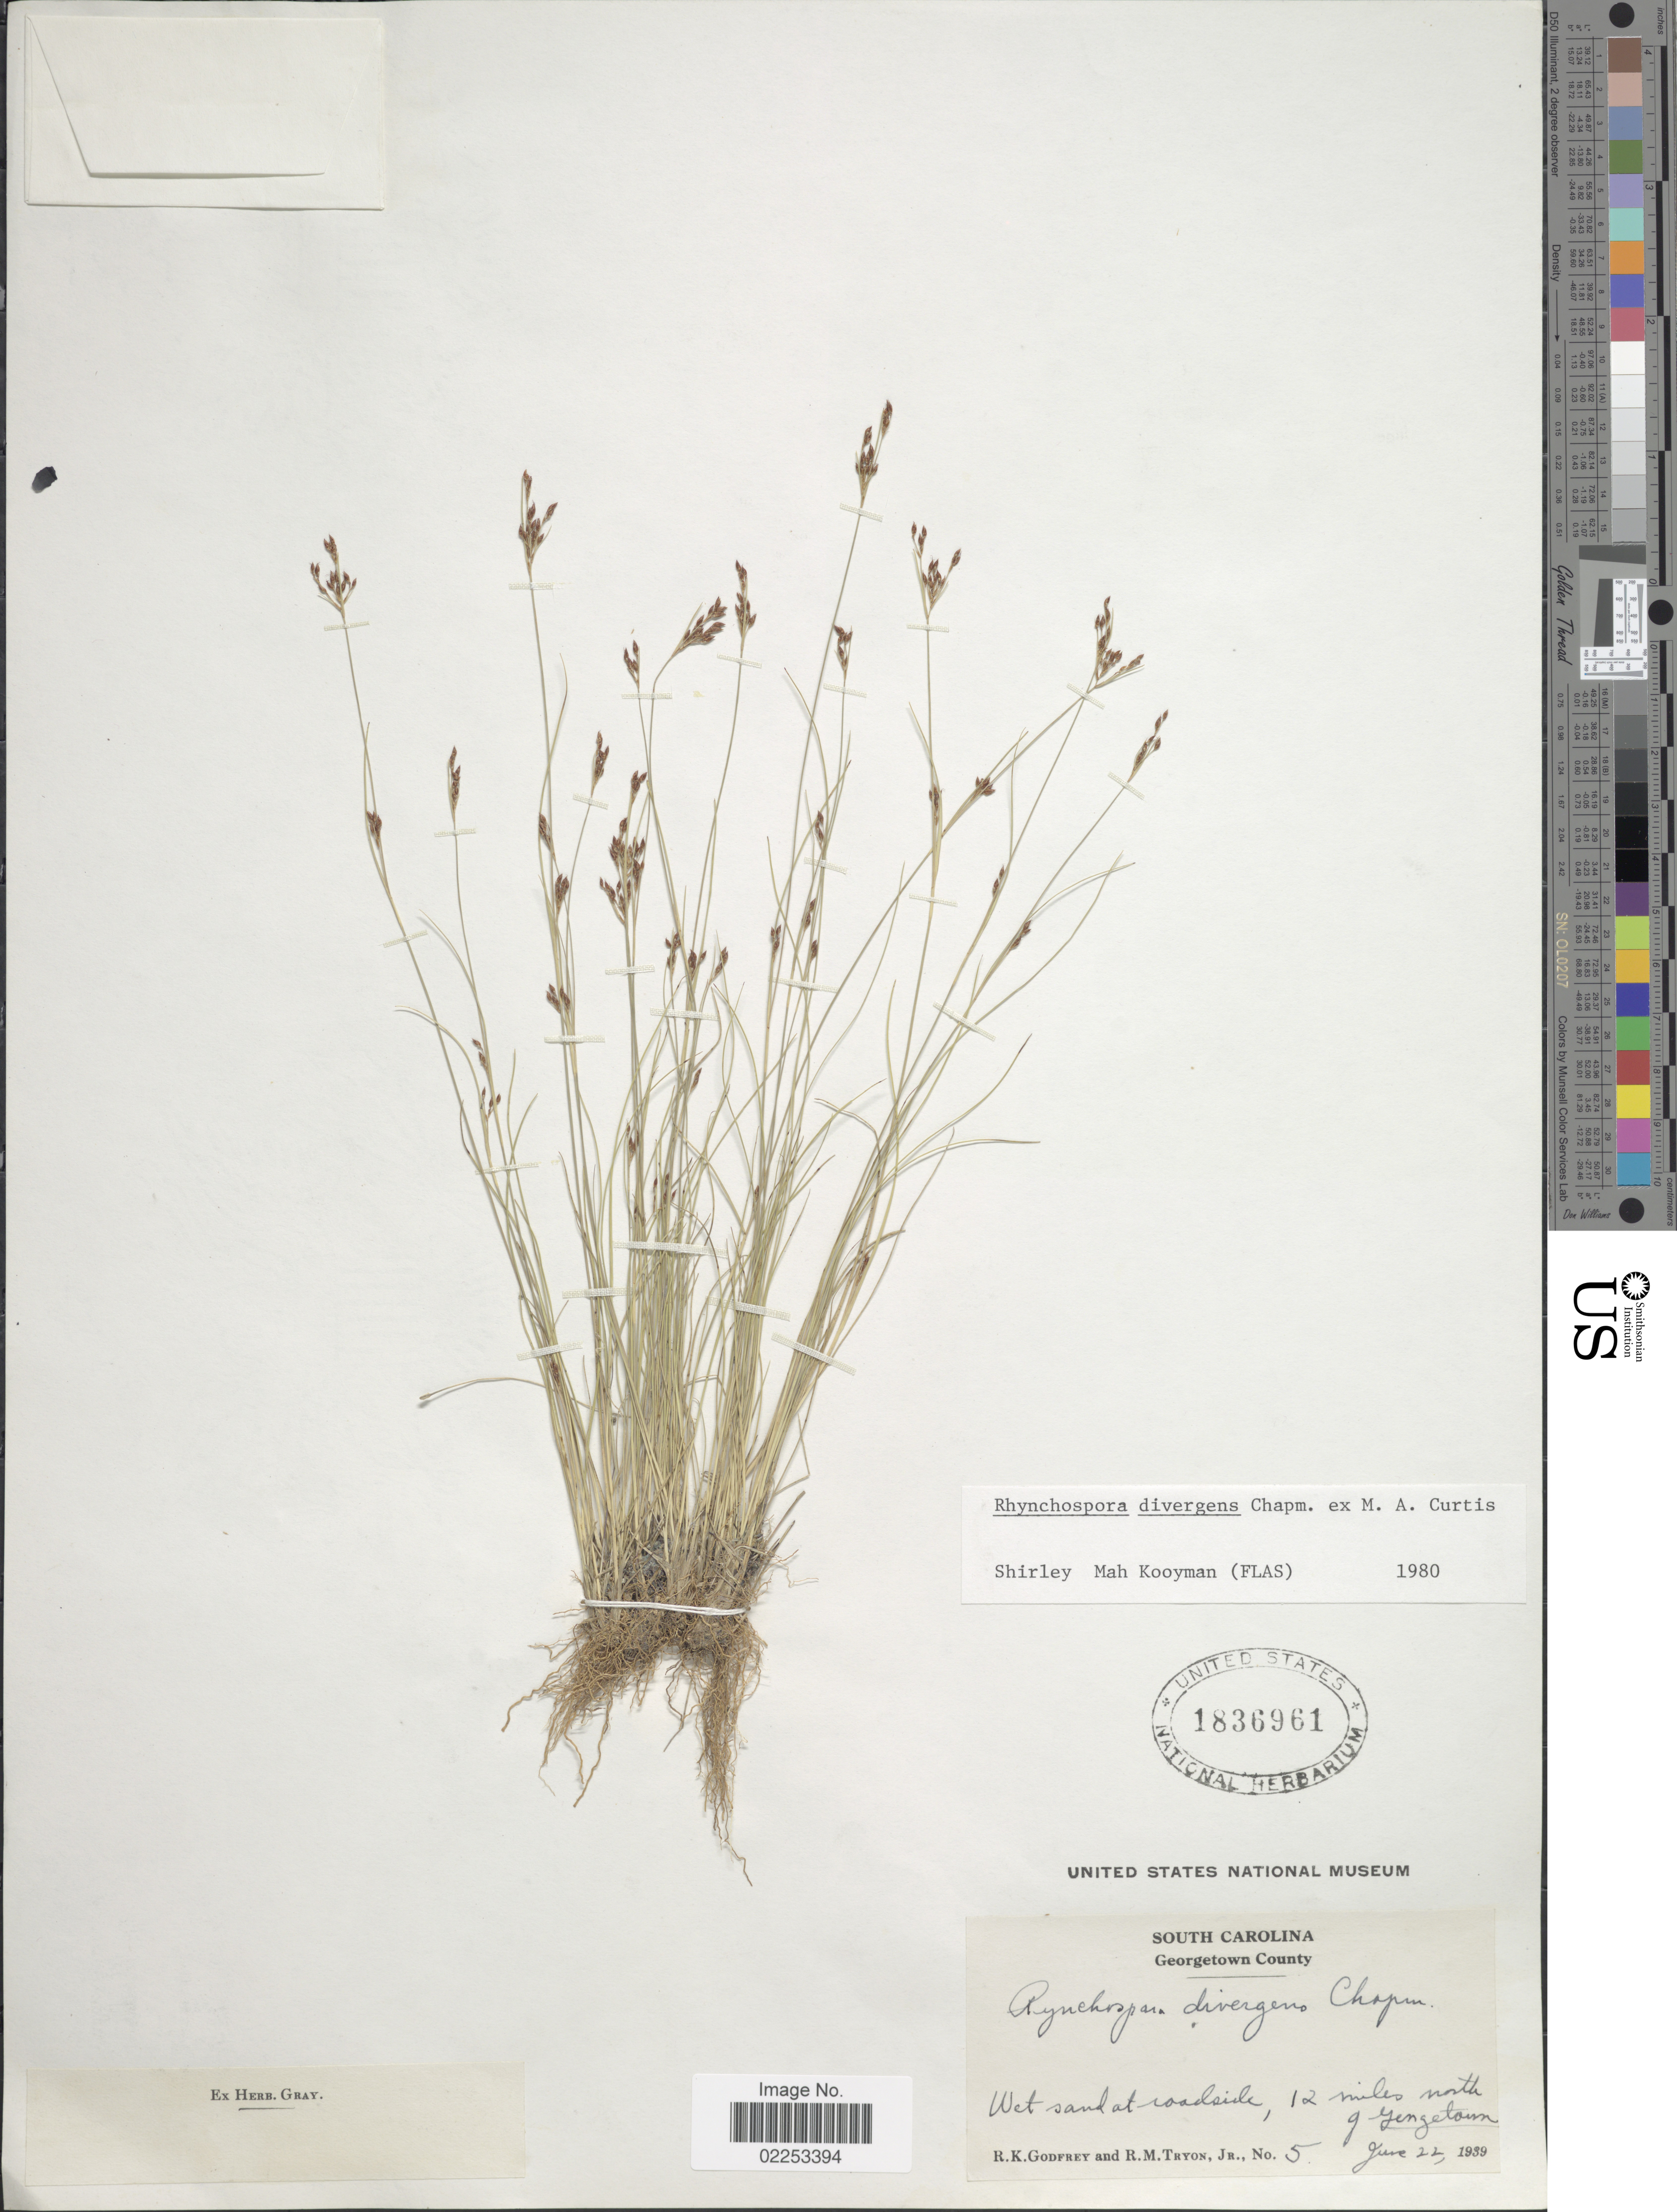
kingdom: Plantae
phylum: Tracheophyta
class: Liliopsida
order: Poales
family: Cyperaceae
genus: Rhynchospora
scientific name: Rhynchospora divergens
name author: Chapm. ex M.A. Curtis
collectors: R. K. Godfrey & R. M. Tryon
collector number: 5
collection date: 1939-06-22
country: United States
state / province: South Carolina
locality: Georgetown County, Wet sand at roadside, 12 miles north of Georgetown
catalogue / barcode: US 1836961